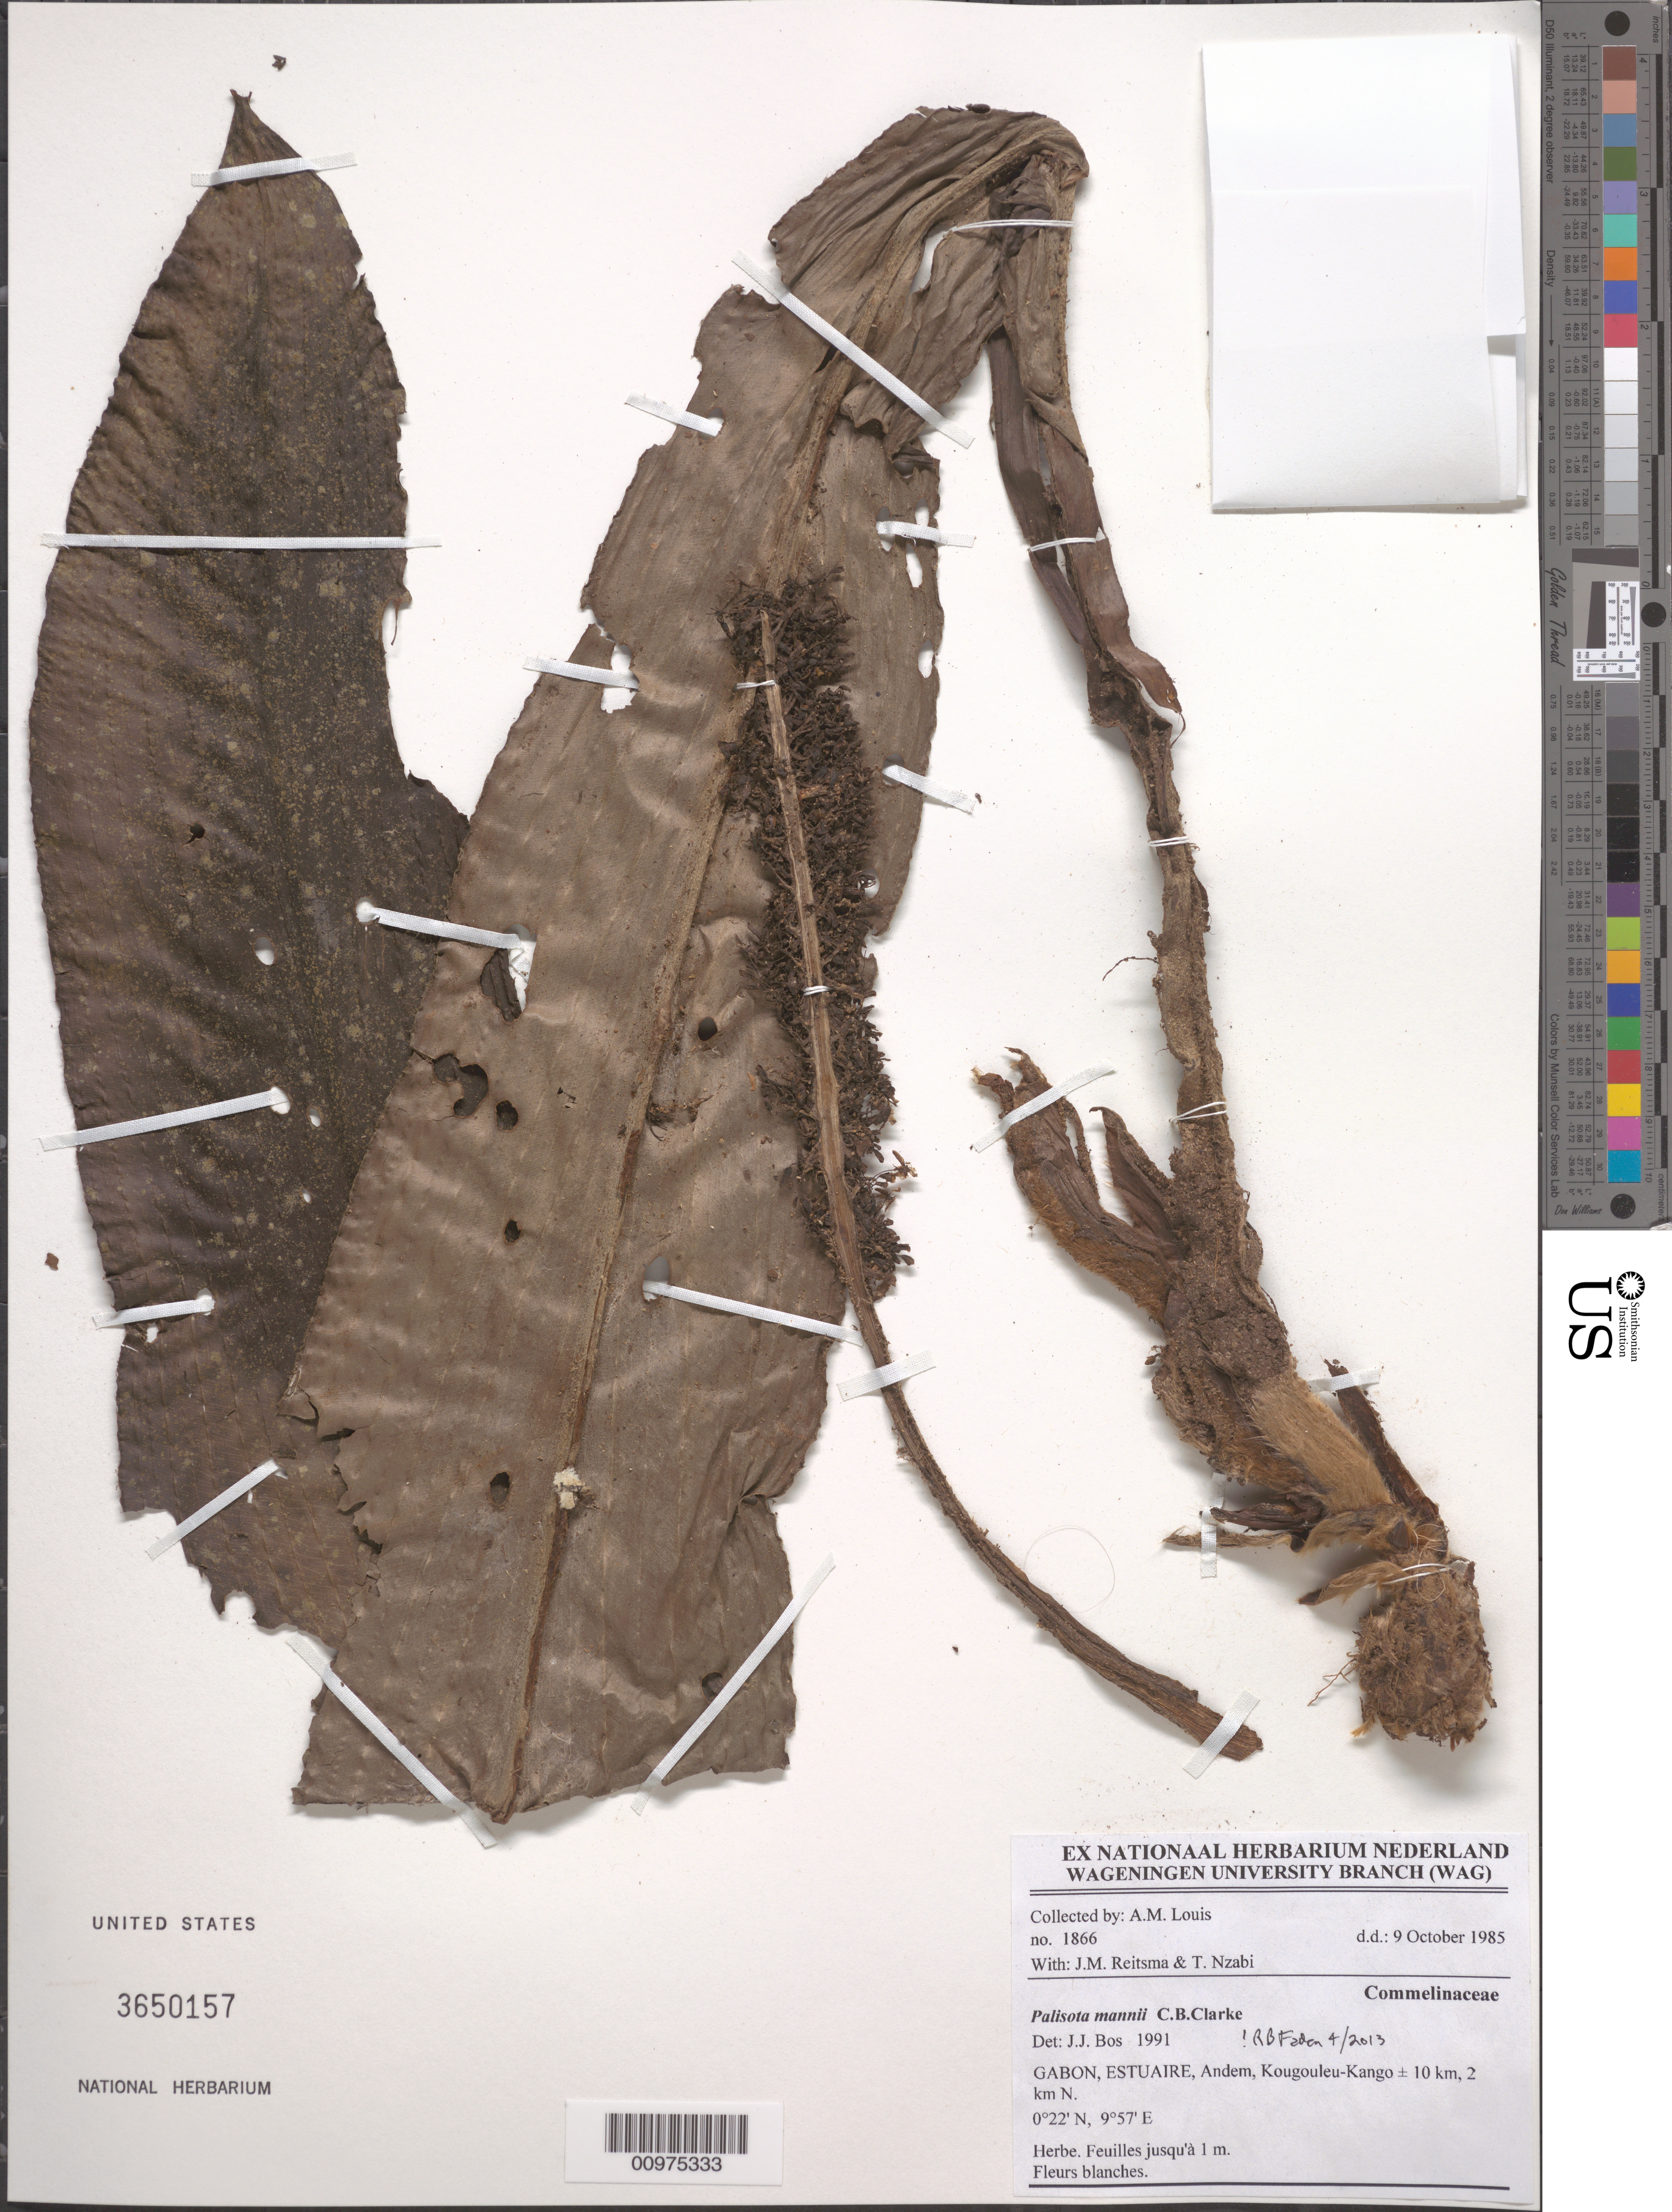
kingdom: Plantae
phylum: Tracheophyta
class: Liliopsida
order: Commelinales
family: Commelinaceae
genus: Palisota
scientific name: Palisota mannii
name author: C.B. Clarke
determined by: Faden, Robert B., (US), Smithsonian Institution - National Museum of Natural History (UNITED STATES)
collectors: A. Louis et al.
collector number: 1866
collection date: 1985-10-09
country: Gabon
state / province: Estuaire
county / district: Andem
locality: Kougouleu-Kango ± 10 km, 2 km N.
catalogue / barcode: US 3650157